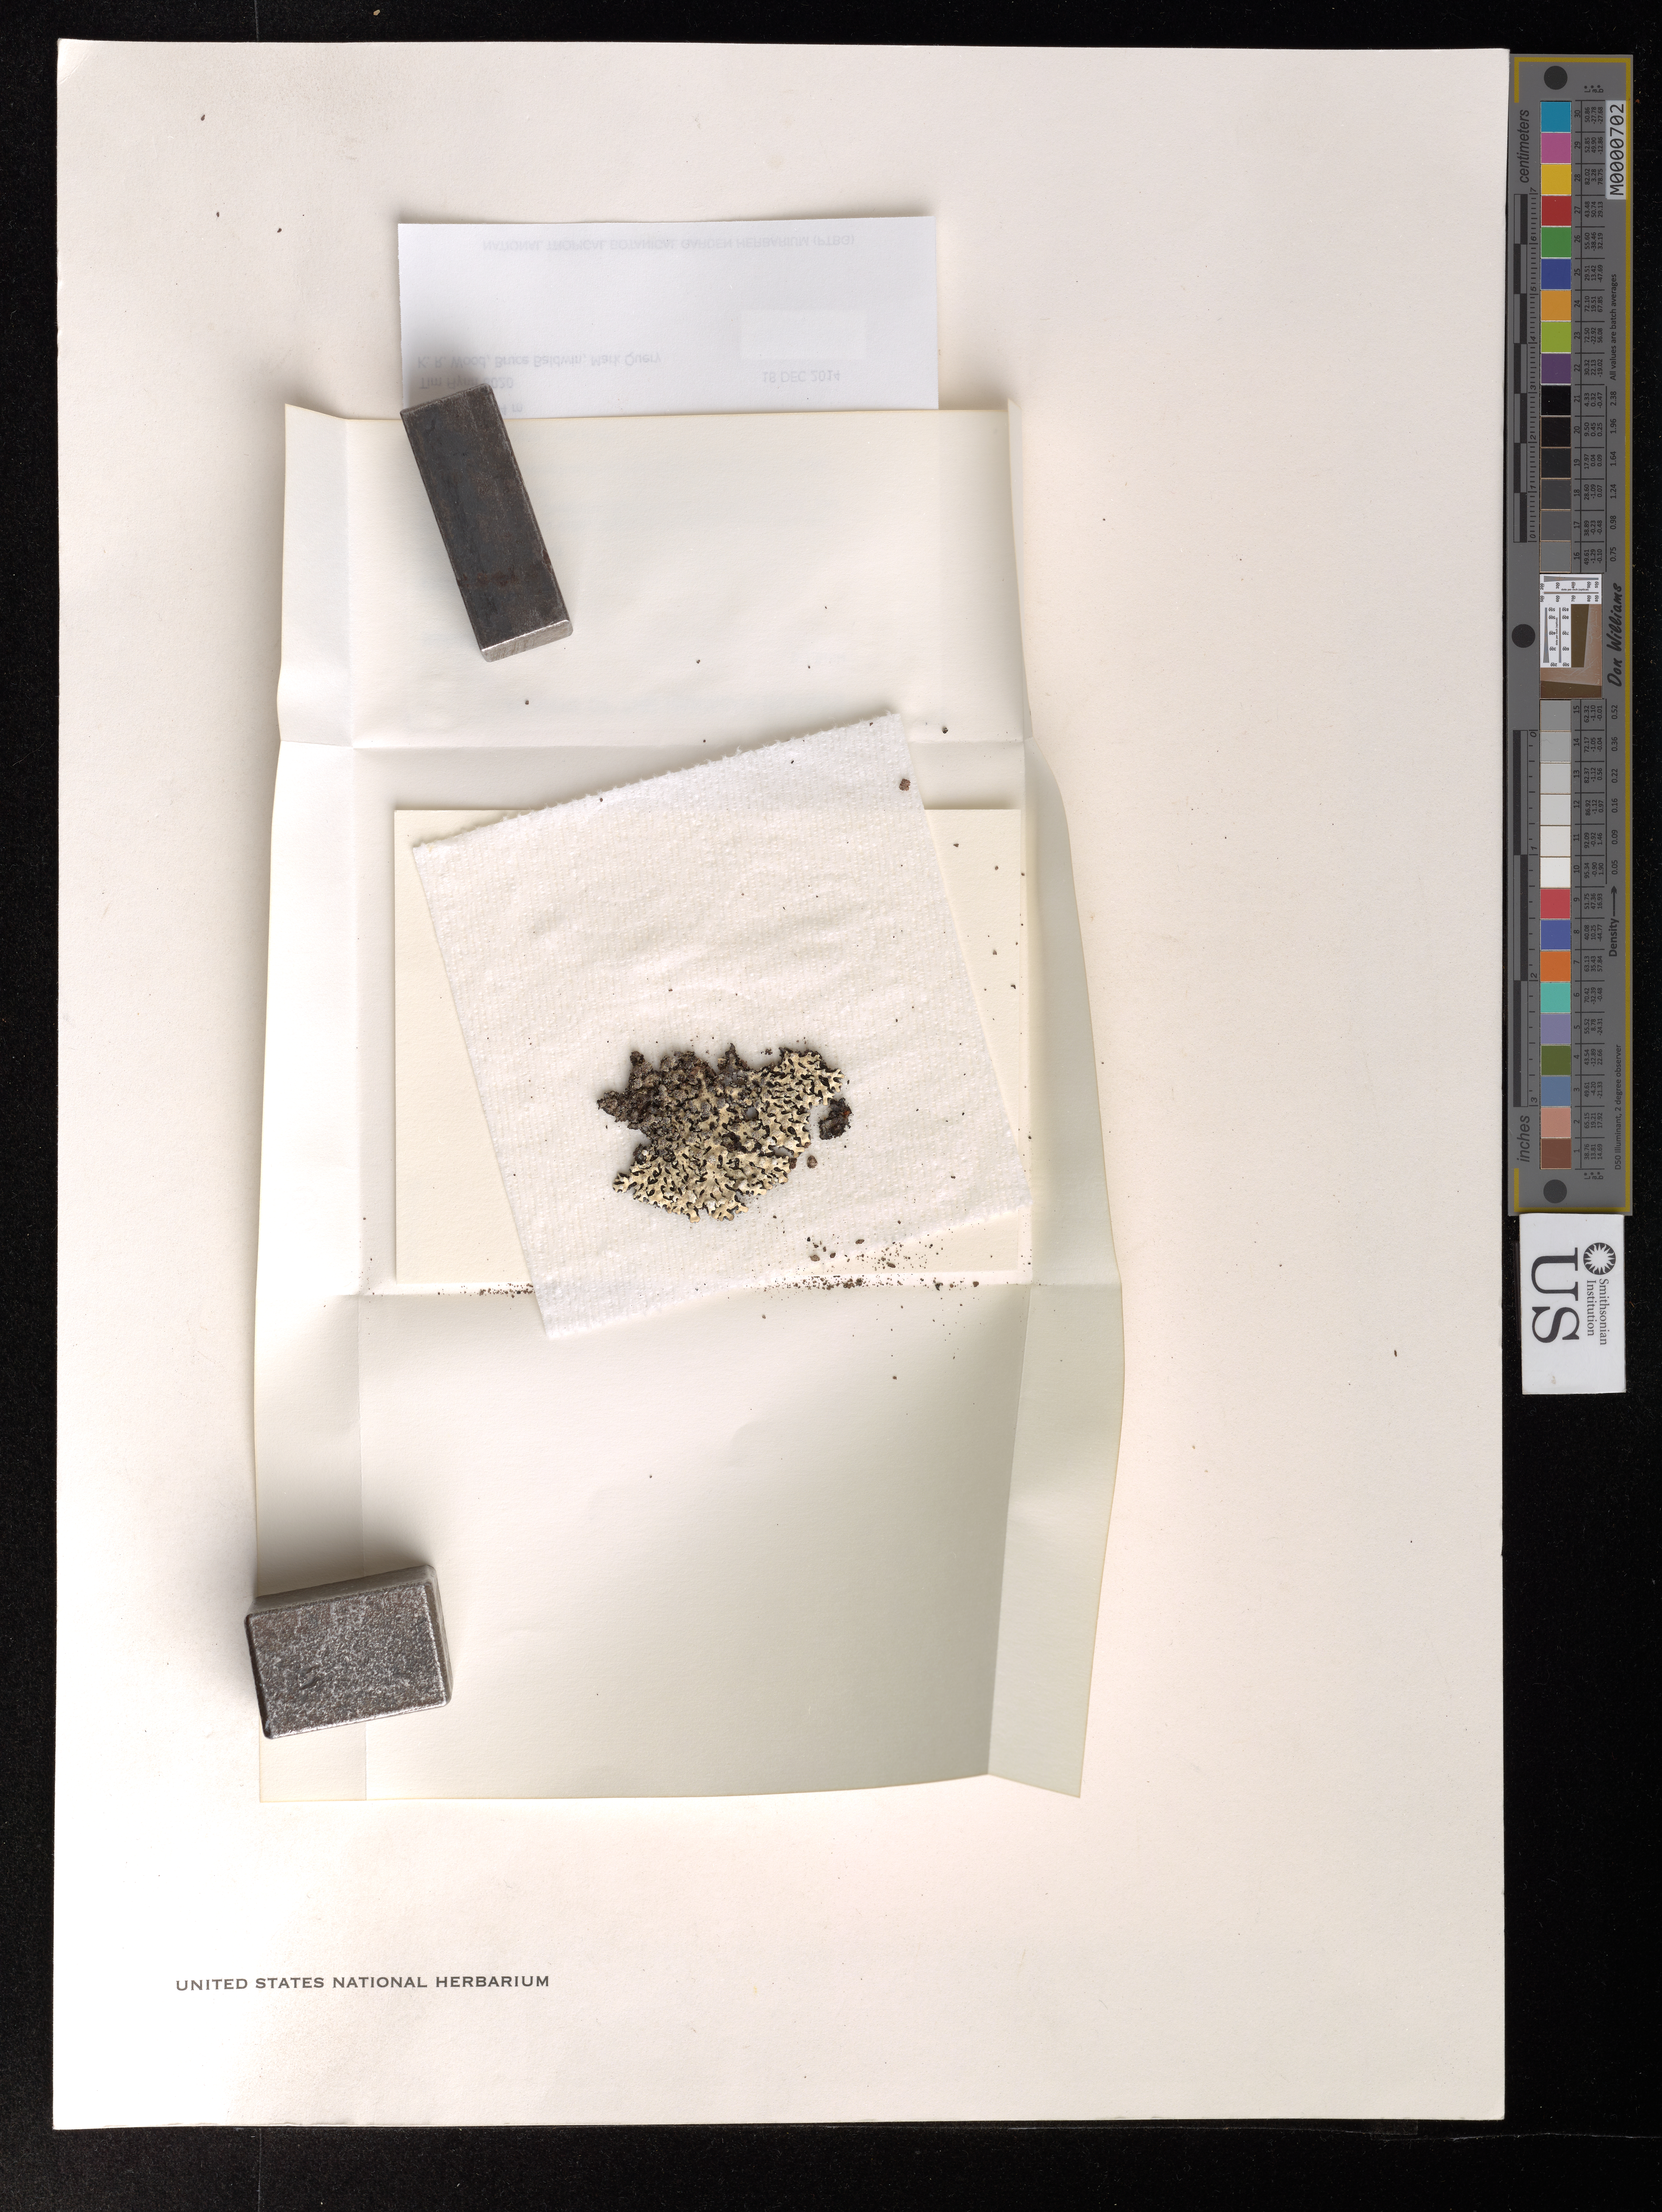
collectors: T. W. Flynn, K. R. Wood, B. Baldwin & M. Query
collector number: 8020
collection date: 2014-12-18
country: United States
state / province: Hawaii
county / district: Kauai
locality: Kauai Waimea District. Kuia NAR, upper Kuia Vallley.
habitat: Ridge top in mixed mesic forest. W/ Wilkesia, Nestegis, Diospyros, Metrosideros, Dianella, Erigeron, and Adiantum hispidulum.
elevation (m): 8020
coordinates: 22.13677, -159.67677